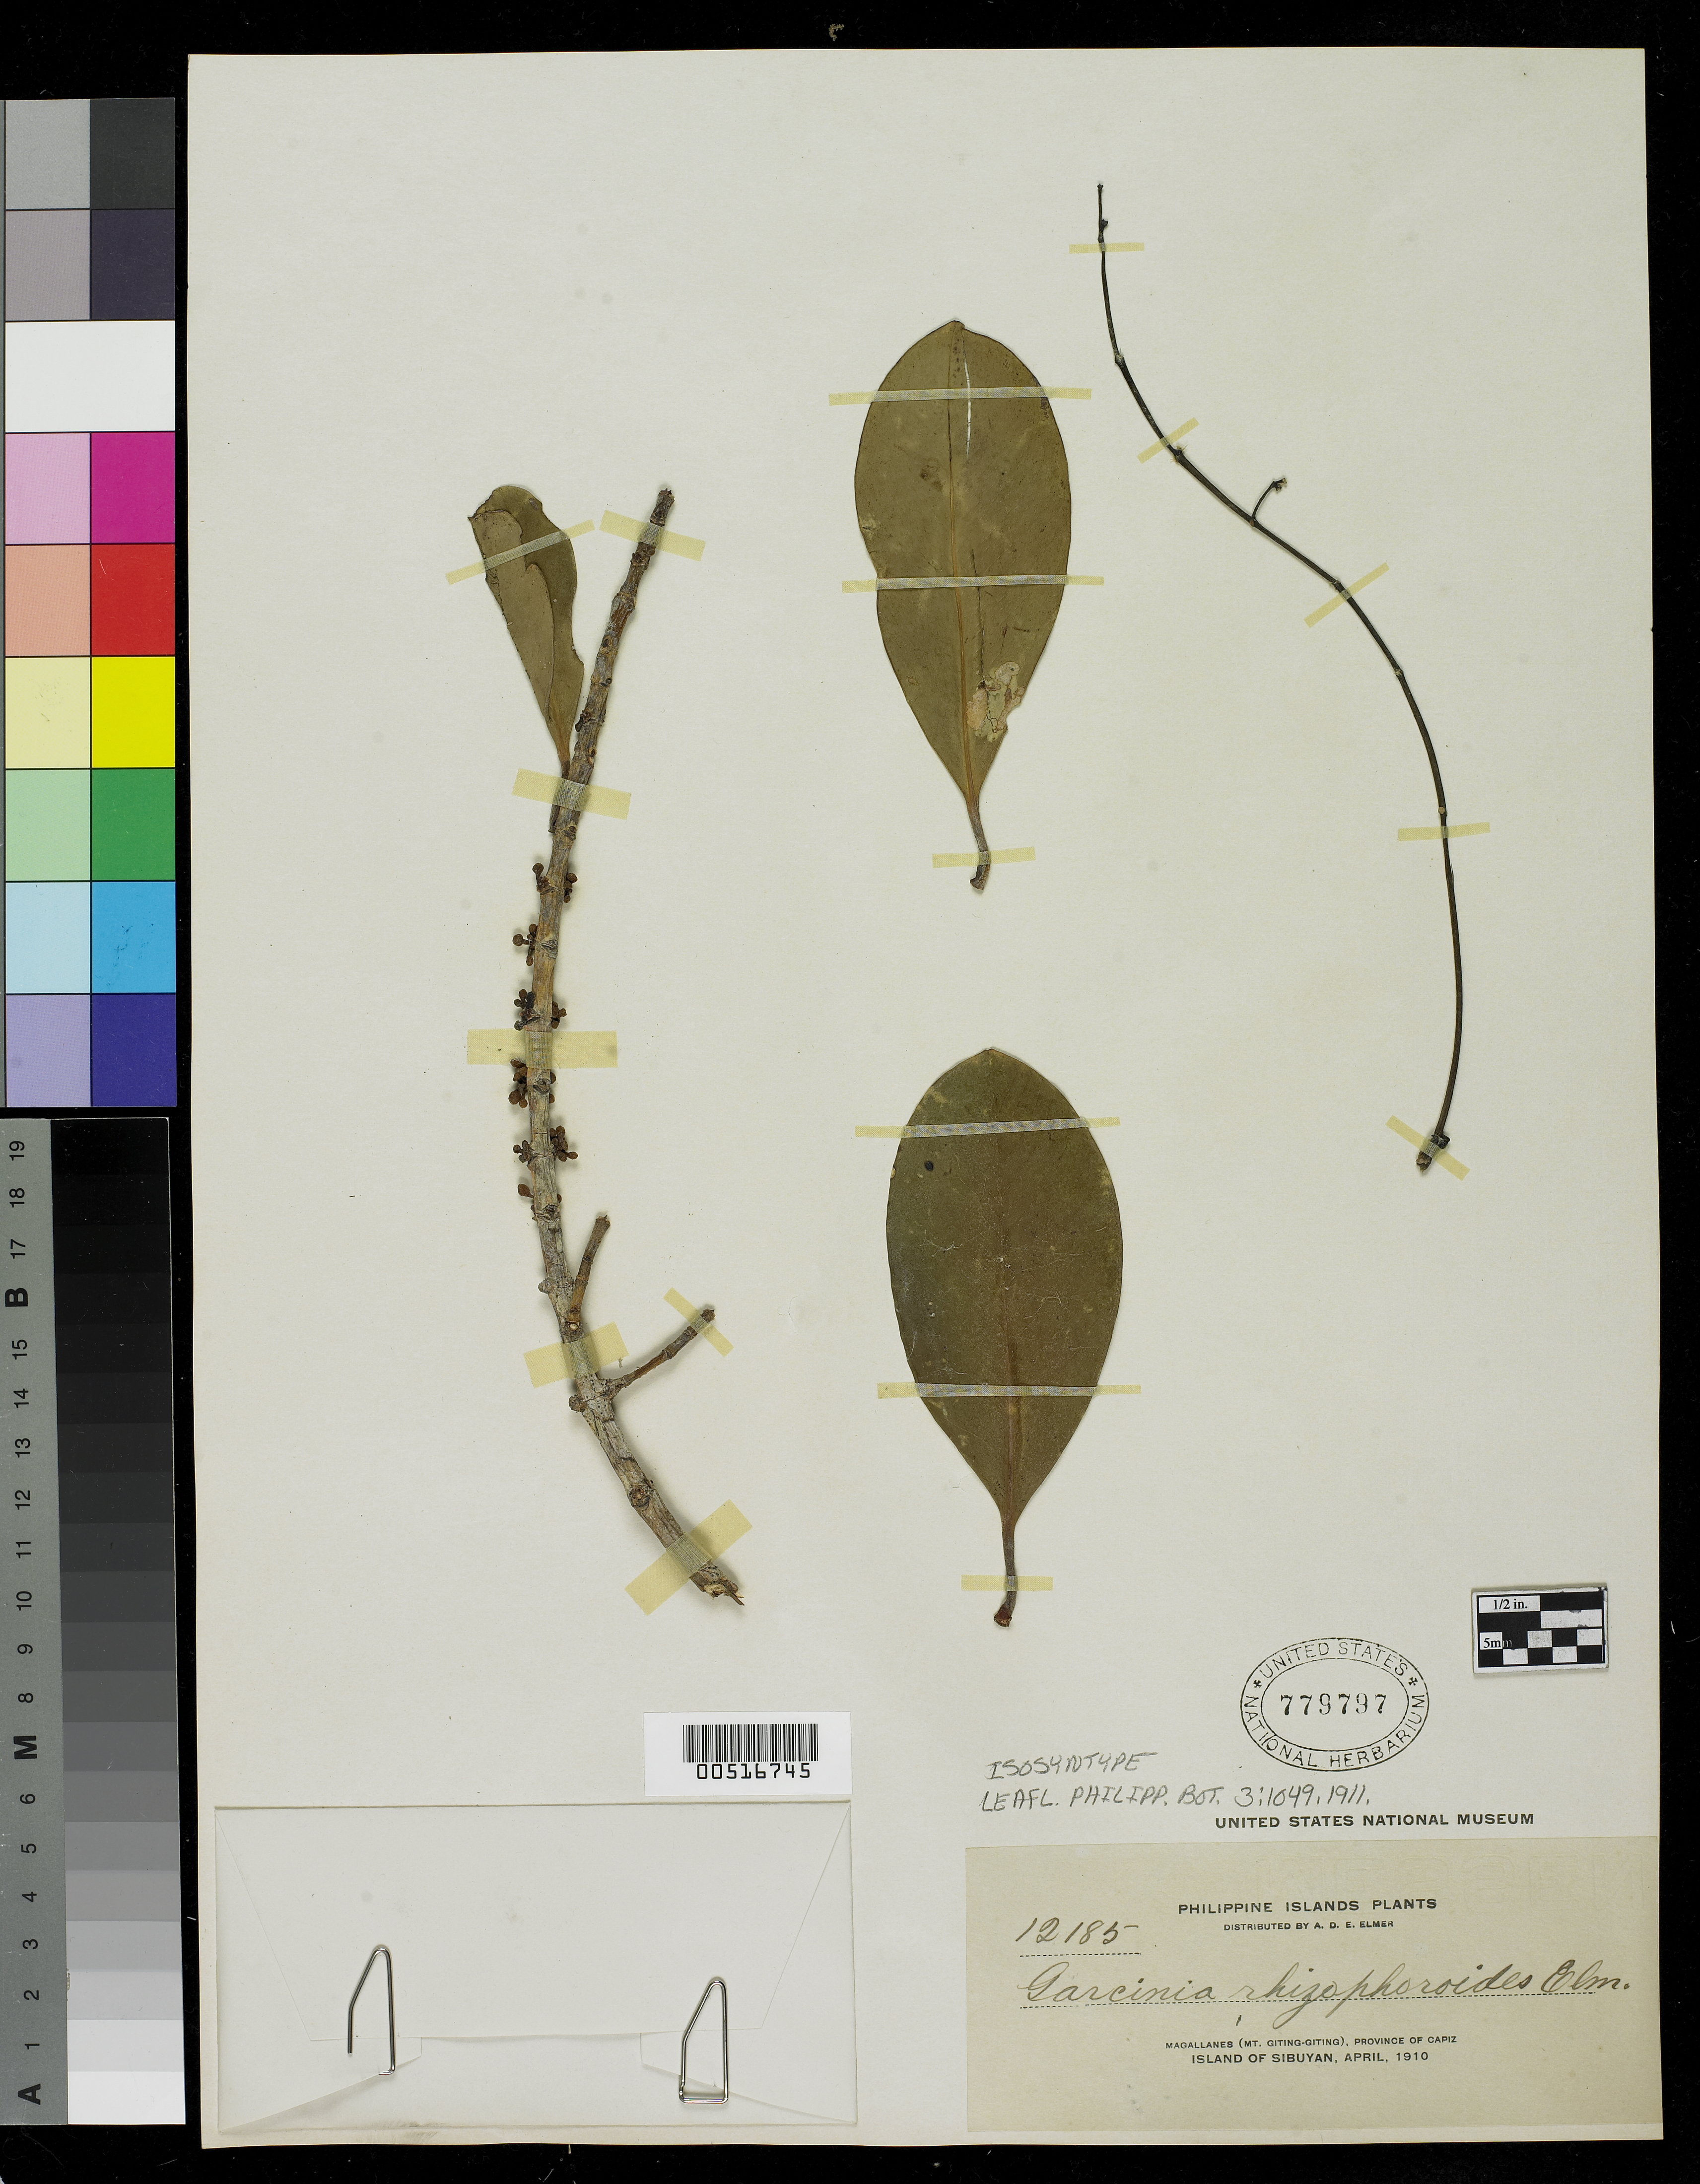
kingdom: Plantae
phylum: Tracheophyta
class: Magnoliopsida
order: Malpighiales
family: Clusiaceae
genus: Garcinia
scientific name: Garcinia rhizophoroides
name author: Elmer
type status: Isosyntype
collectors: A. D. E. Elmer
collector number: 12185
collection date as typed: Apr 1910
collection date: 1910-04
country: Philippines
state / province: Mimaropa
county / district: Romblon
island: Sibuyan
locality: Magallanes (Mt. Giting-Giting), Province of Capiz, Island of Sibuyan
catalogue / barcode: US 779797